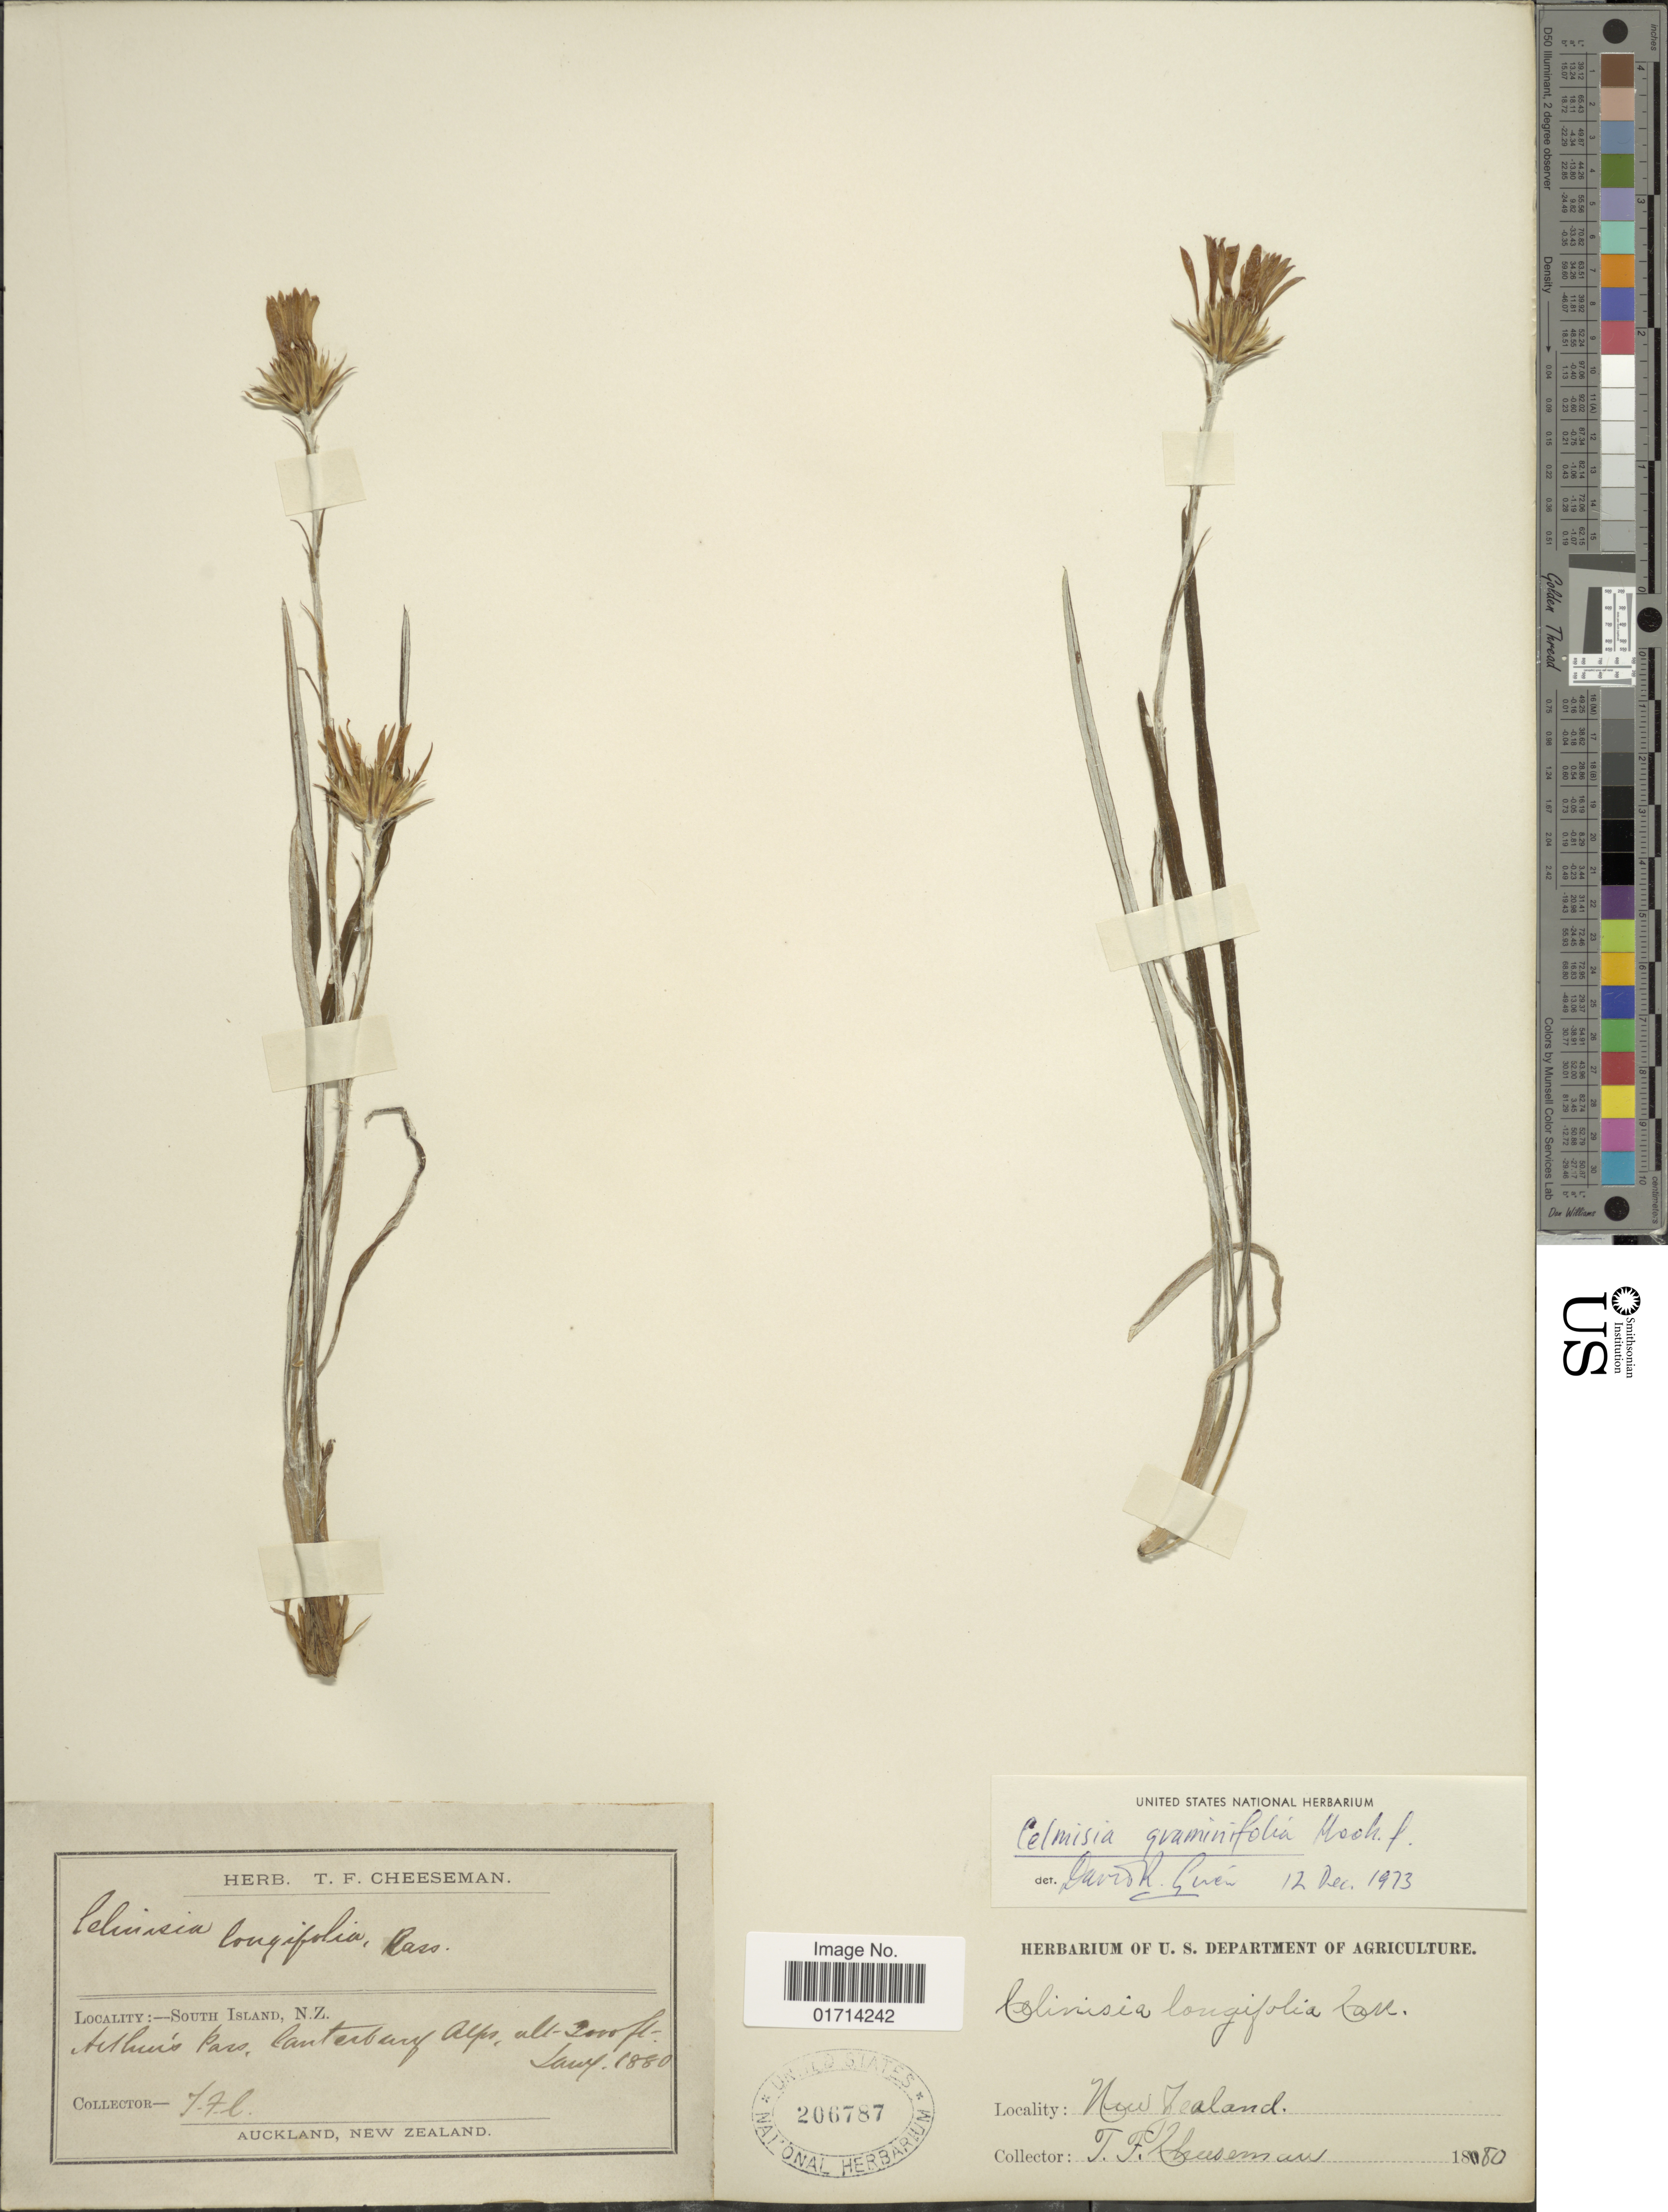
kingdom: Plantae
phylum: Tracheophyta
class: Magnoliopsida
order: Asterales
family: Asteraceae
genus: Celmisia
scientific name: Celmisia gracilenta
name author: Hook. f.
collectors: T. F. Cheeseman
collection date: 1880-01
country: New Zealand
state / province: Canterbury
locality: South Island, N. Z., Arthur's Pass, Canterbury Alps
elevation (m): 610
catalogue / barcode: US 206787